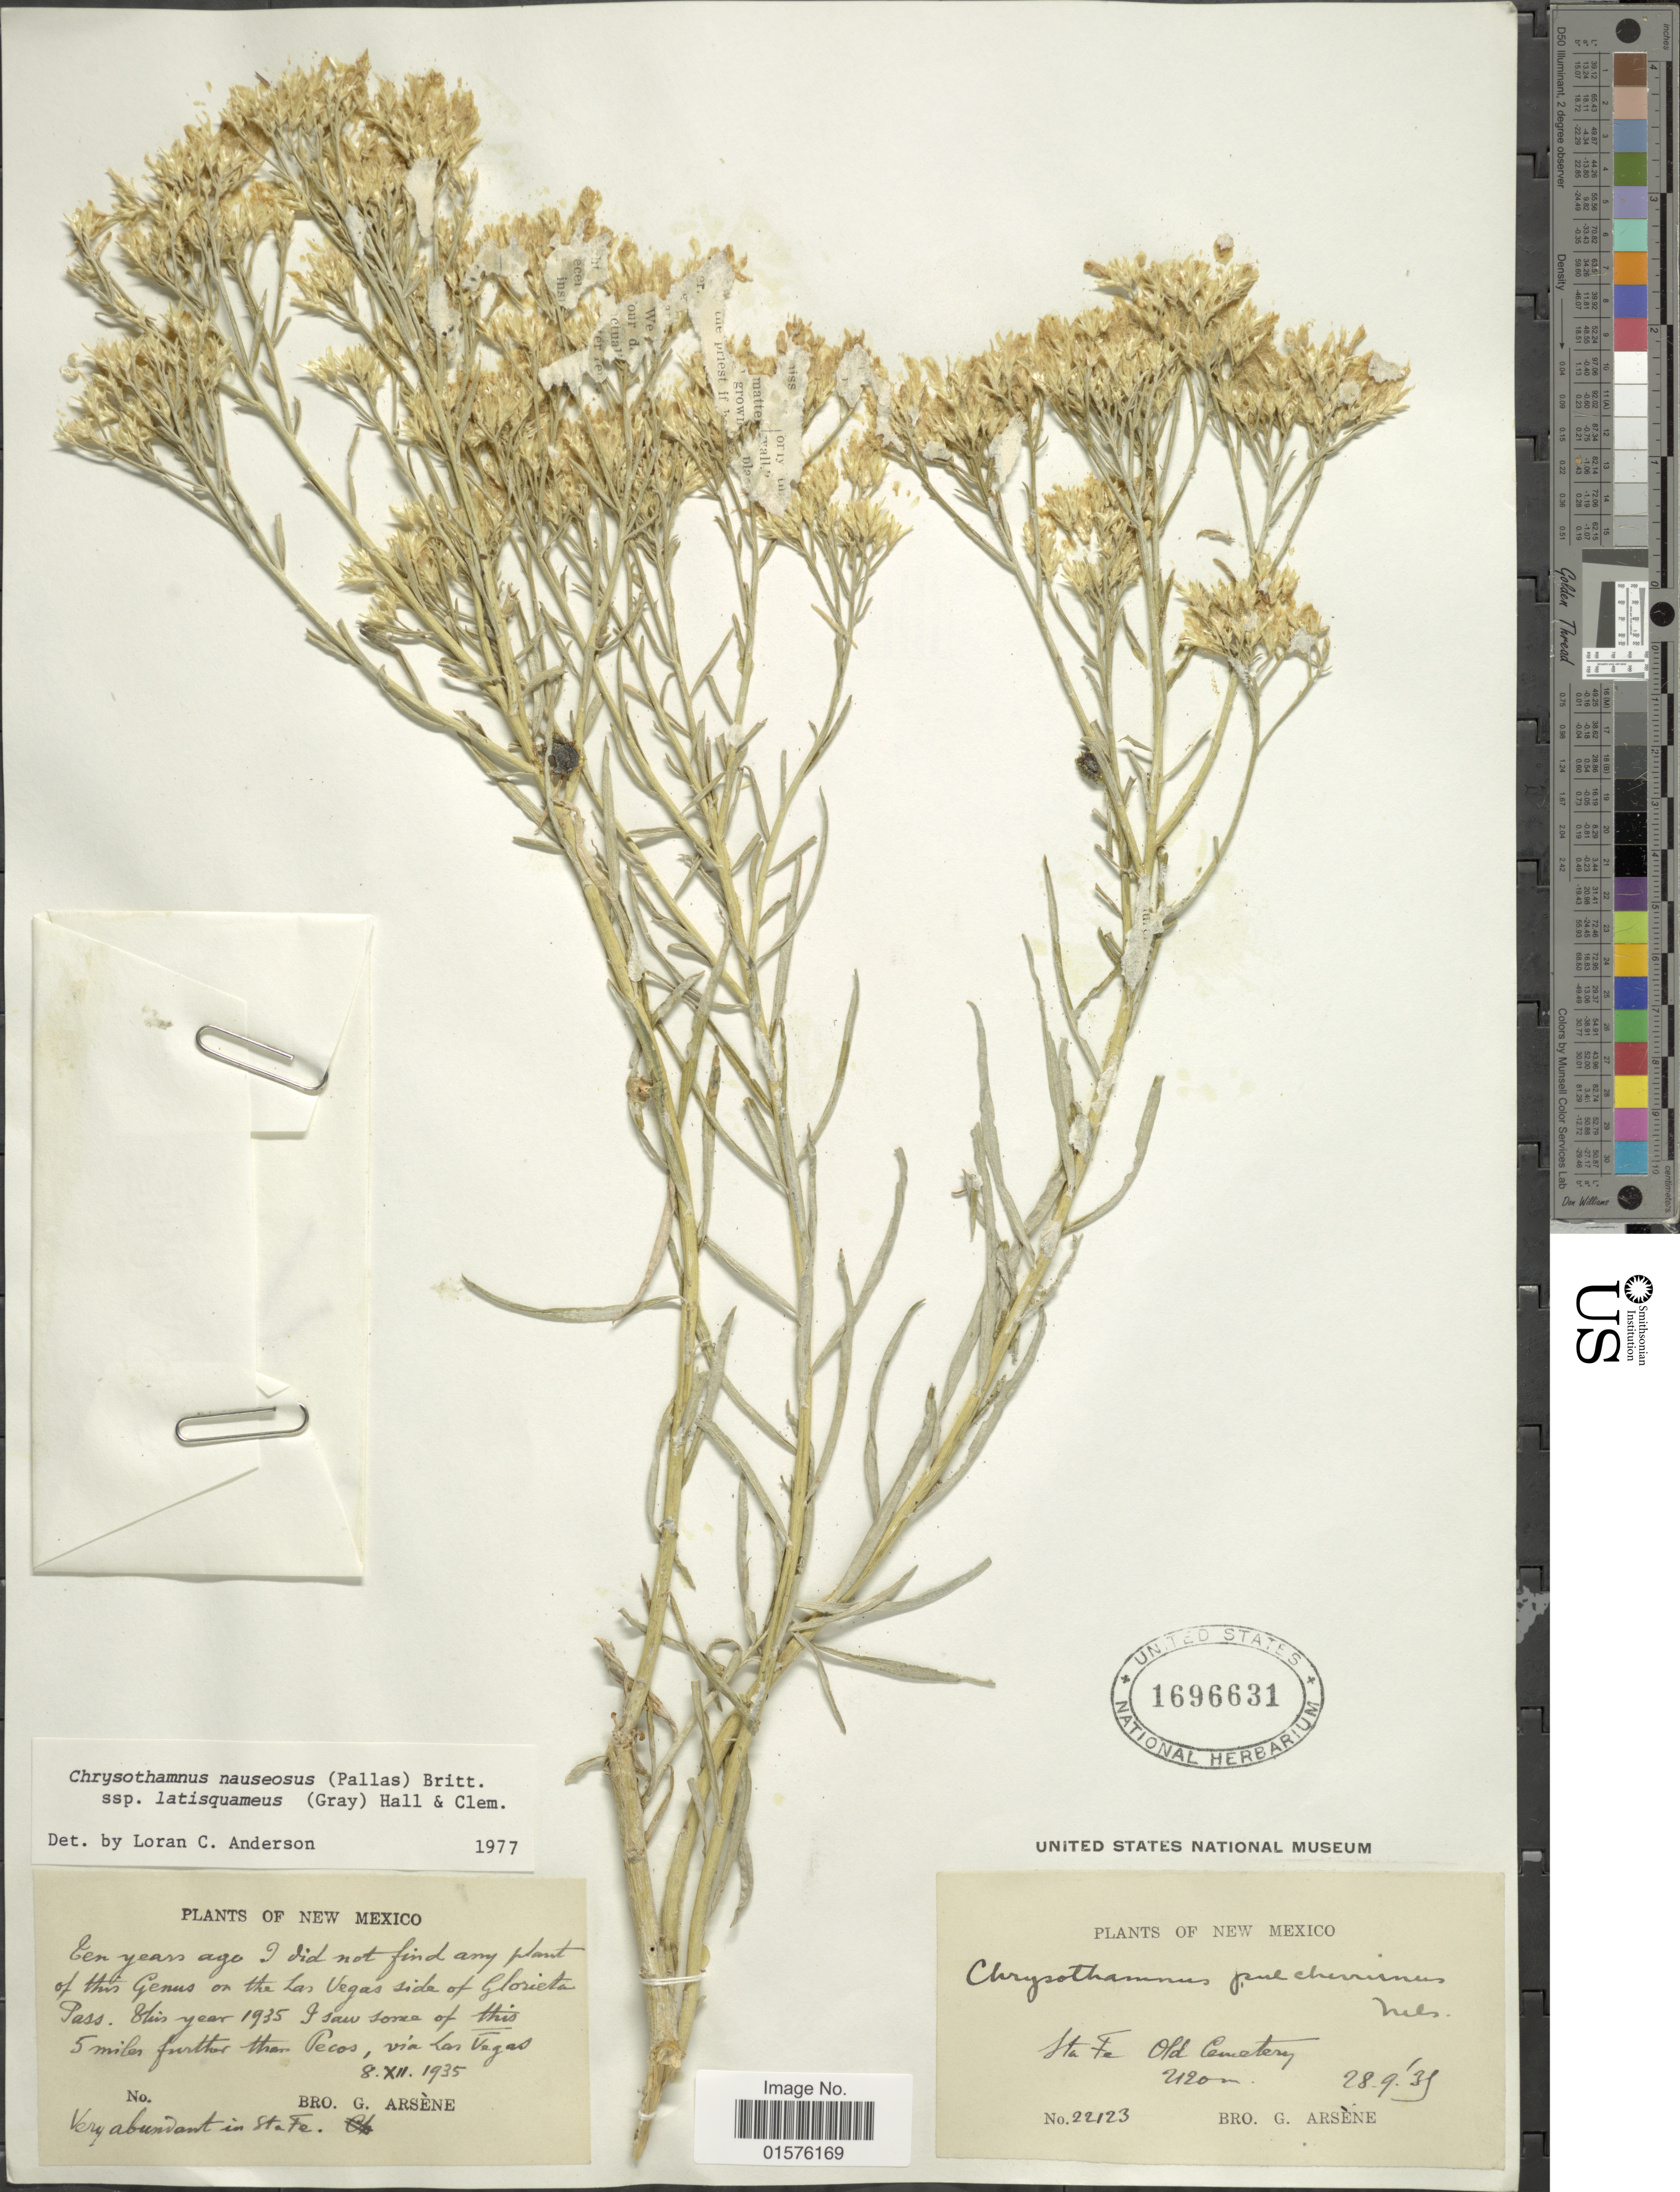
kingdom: Plantae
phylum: Tracheophyta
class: Magnoliopsida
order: Asterales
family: Asteraceae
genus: Ericameria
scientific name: Ericameria nauseosa var. latisquamea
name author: (A. Gray) G.L. Nesom & G.I. Baird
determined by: Urbatsch, Lowell E., Curator (LSU), Louisiana State University (UNITED STATES)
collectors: Bro. G. Arsène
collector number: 22123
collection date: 1935-09-28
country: United States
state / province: New Mexico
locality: Sta. Fe: Old Cemetery Uzon, 5 miles further then Pecos, via Las Vegas.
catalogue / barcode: US 1696631